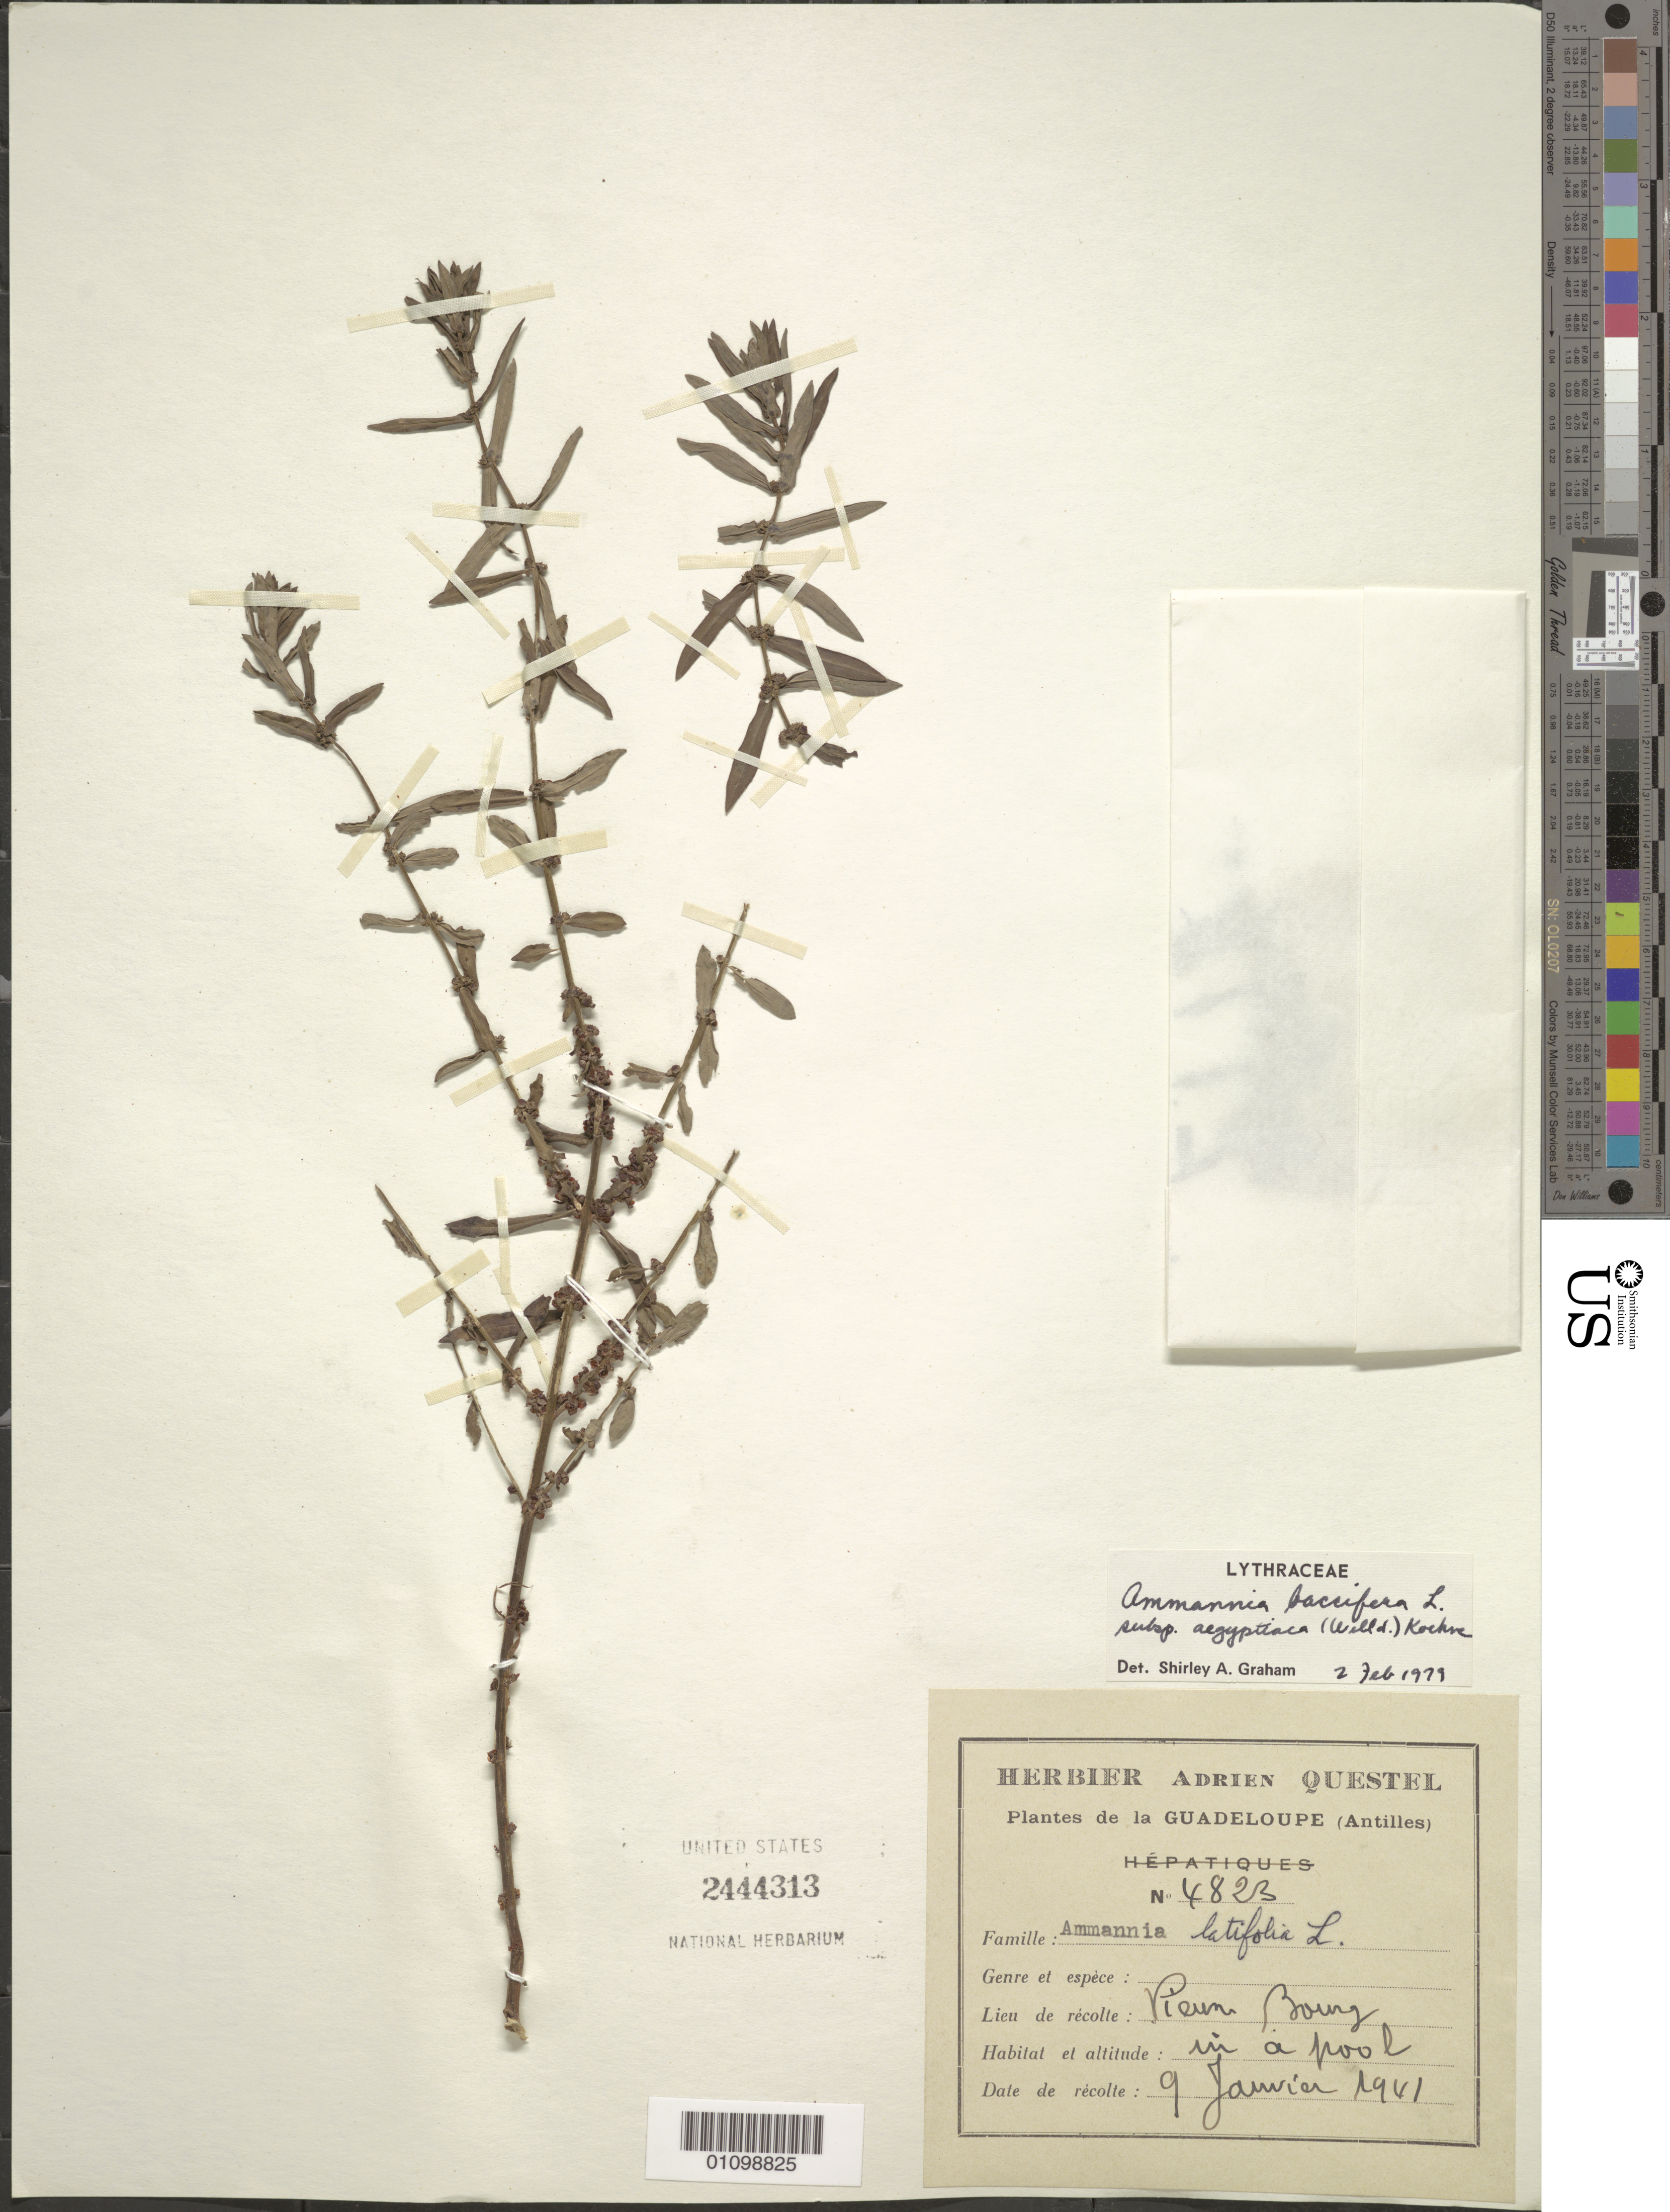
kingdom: Plantae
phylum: Tracheophyta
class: Magnoliopsida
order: Myrtales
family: Lythraceae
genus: Ammannia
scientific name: Ammannia baccifera subsp. aegyptiaca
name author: (Willd.) Koehne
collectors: A. Questel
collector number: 4823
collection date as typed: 09 Jan 1941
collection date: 1941-01-09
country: Guadeloupe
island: Basse Terre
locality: Pieun Bourg. In a pool.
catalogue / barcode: US 2444313